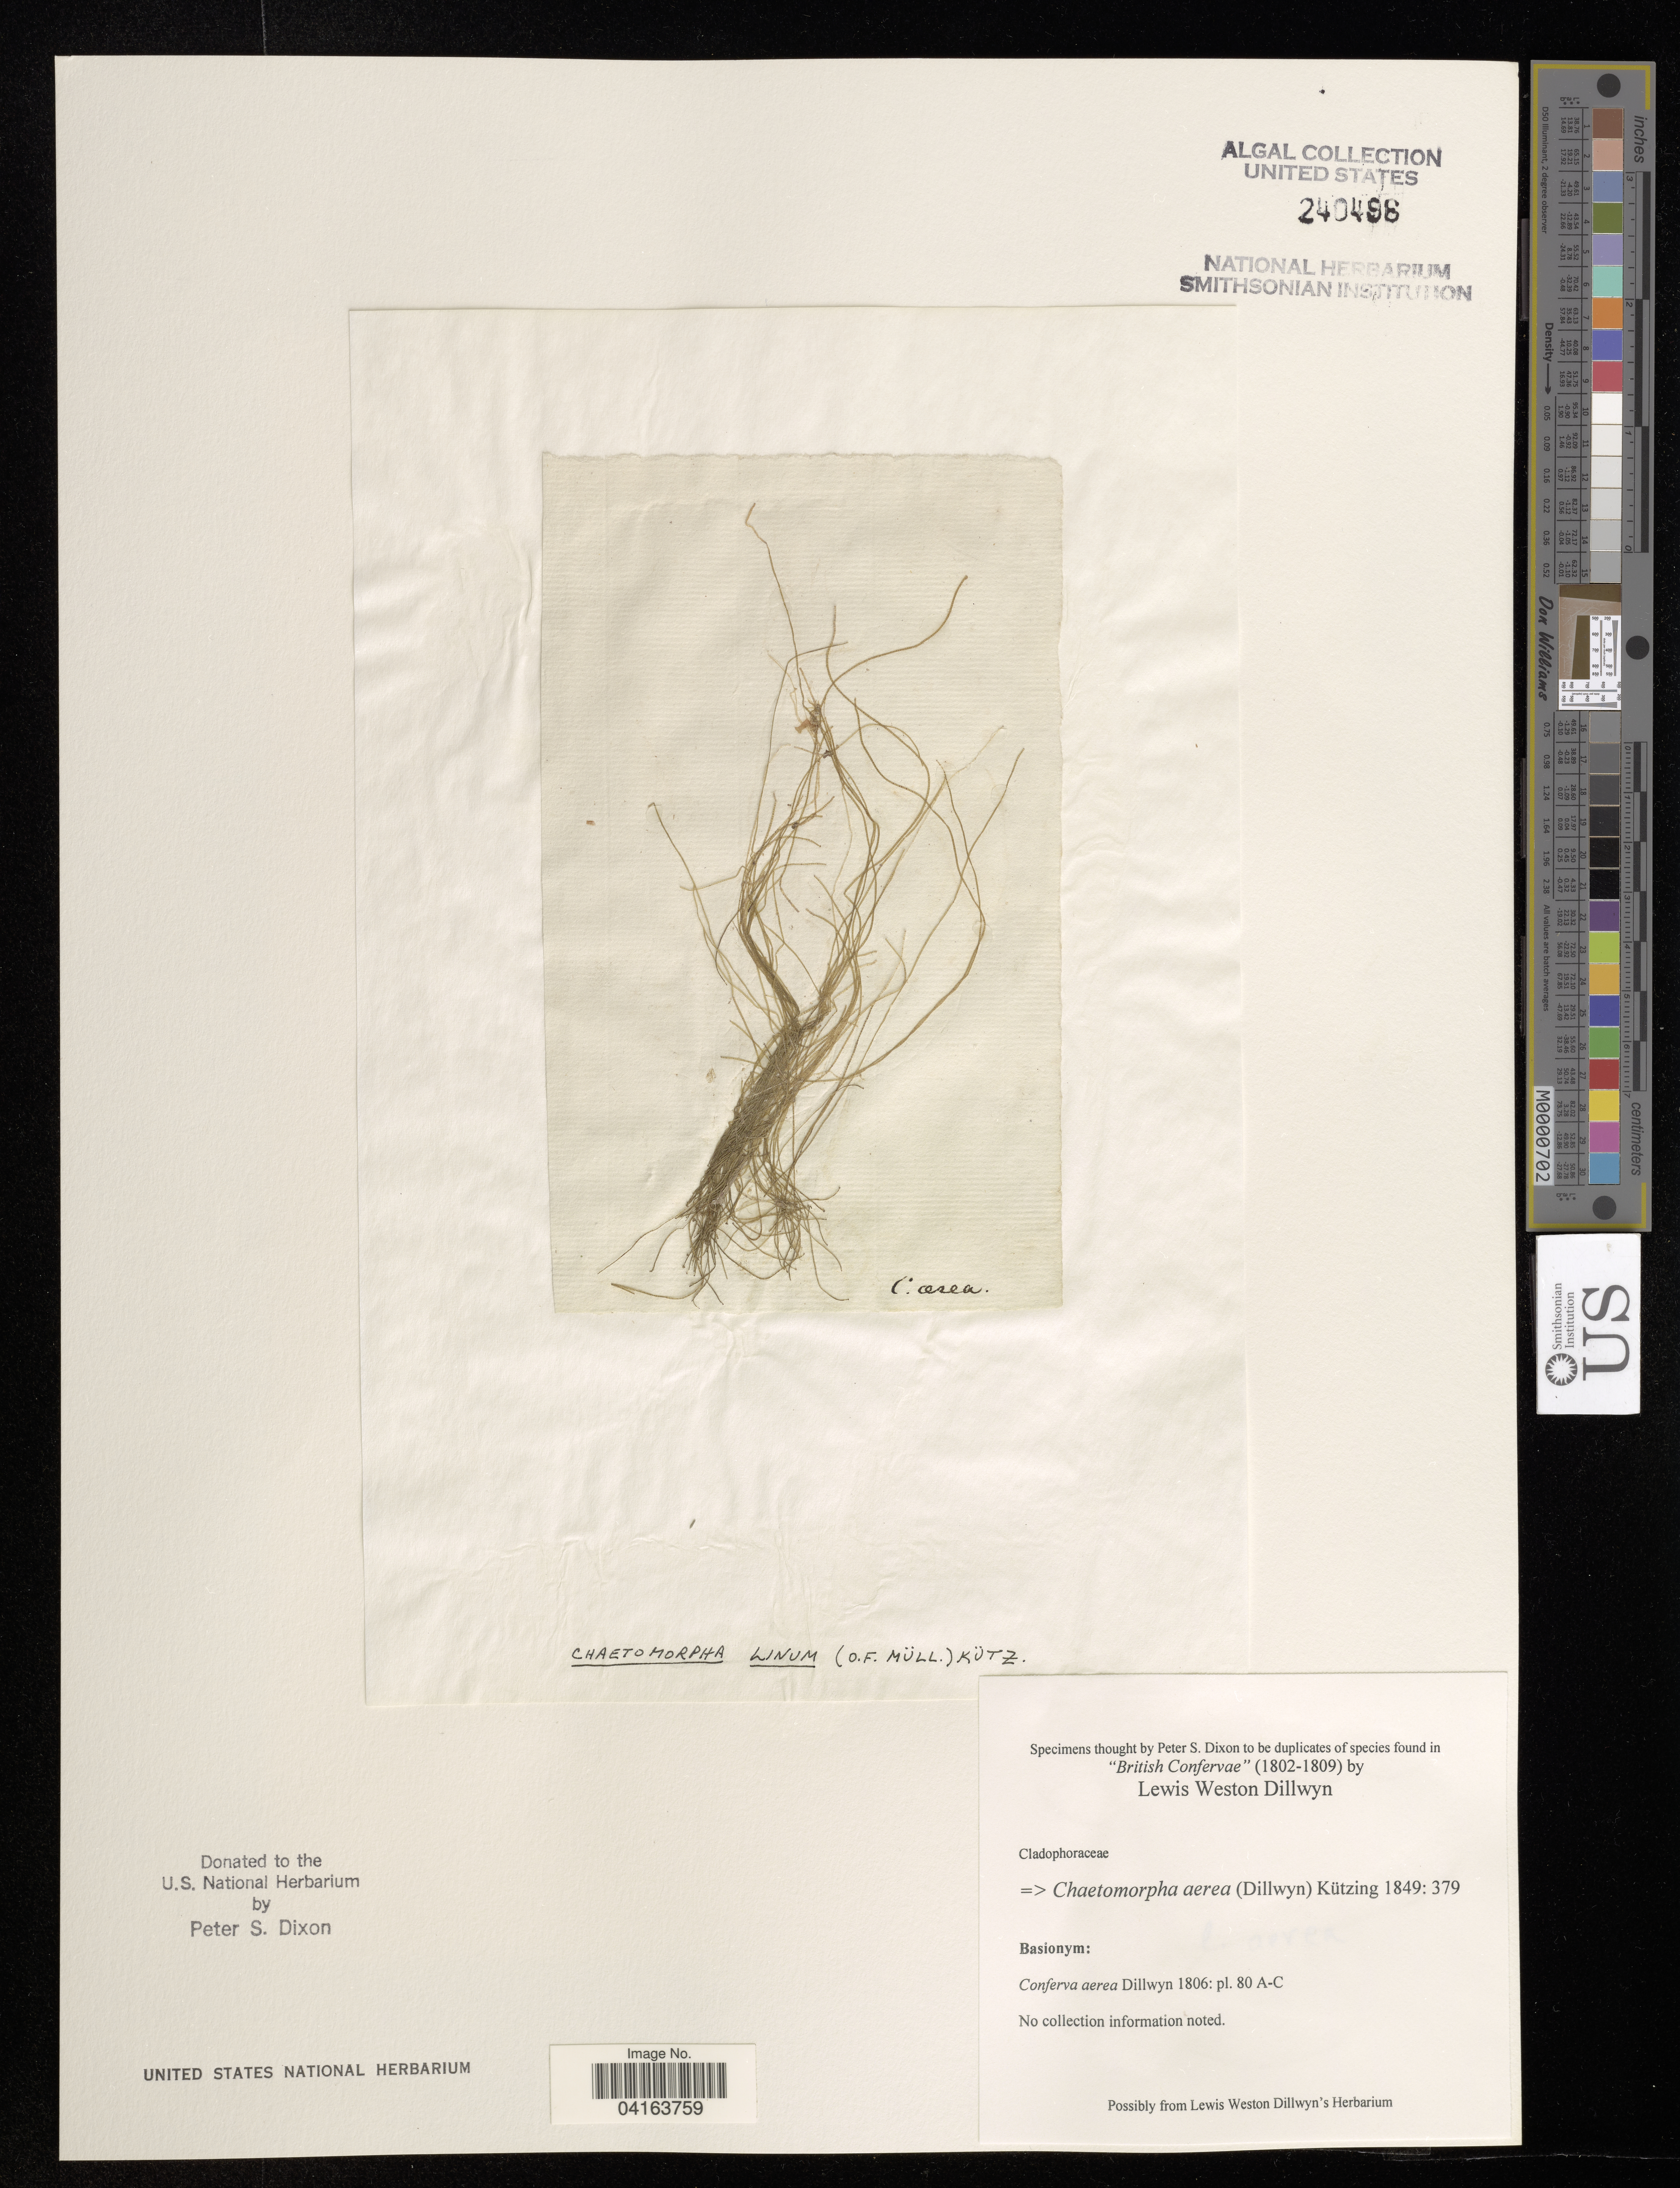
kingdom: Plantae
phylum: Chlorophyta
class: Ulvophyceae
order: Cladophorales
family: Cladophoraceae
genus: Chaetomorpha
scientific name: Chaetomorpha aerea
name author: (Dillwyn) Kütz.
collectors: P. S. Dixon & L. W. Dillwyn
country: United Kingdom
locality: British Confervae.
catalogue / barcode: US 240498